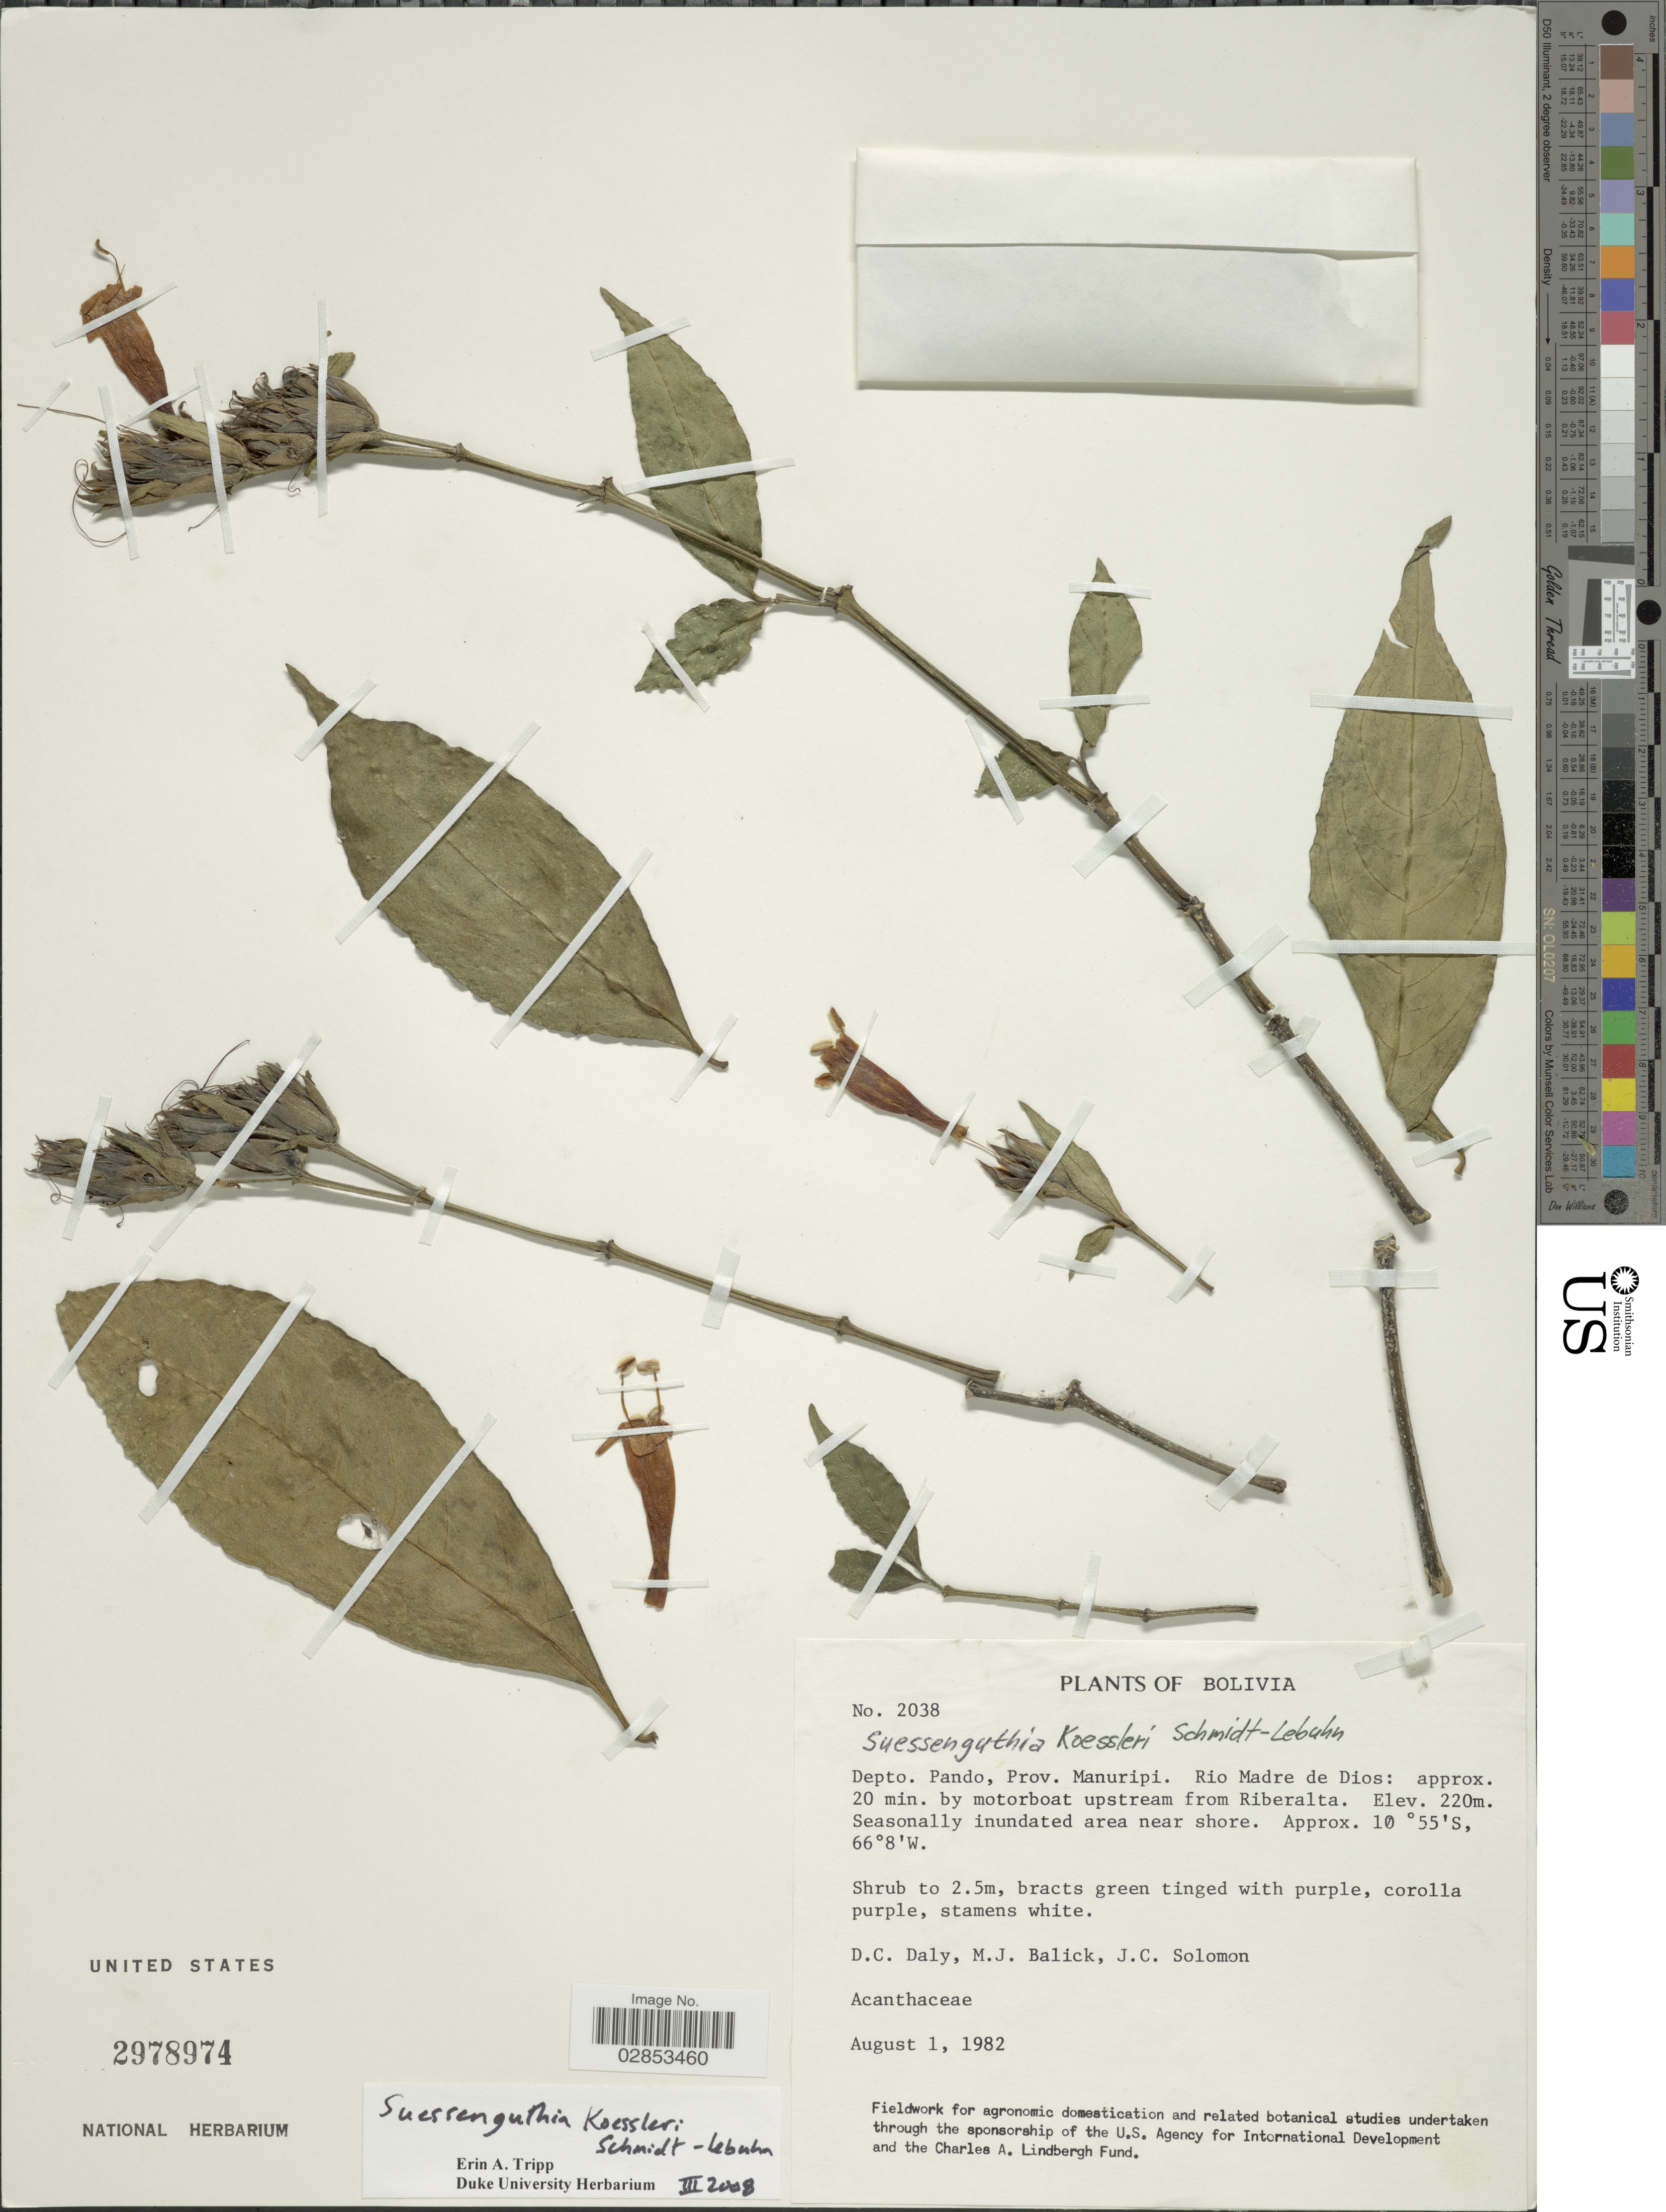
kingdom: Plantae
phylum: Tracheophyta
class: Magnoliopsida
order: Lamiales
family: Acanthaceae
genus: Suessenguthia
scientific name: Suessenguthia koessleri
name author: Schmidt-Leb.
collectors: D. C. Daly, M. J. Balick & J. C. Solomon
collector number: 2038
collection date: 1982-08-01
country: Bolivia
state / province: Pando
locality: Depto. Pando, Prov. Manuripi. Rio Madre de Dios: approx. 20 min. by motorboat upstream from Riberalta.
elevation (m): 220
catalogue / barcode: US 2978974